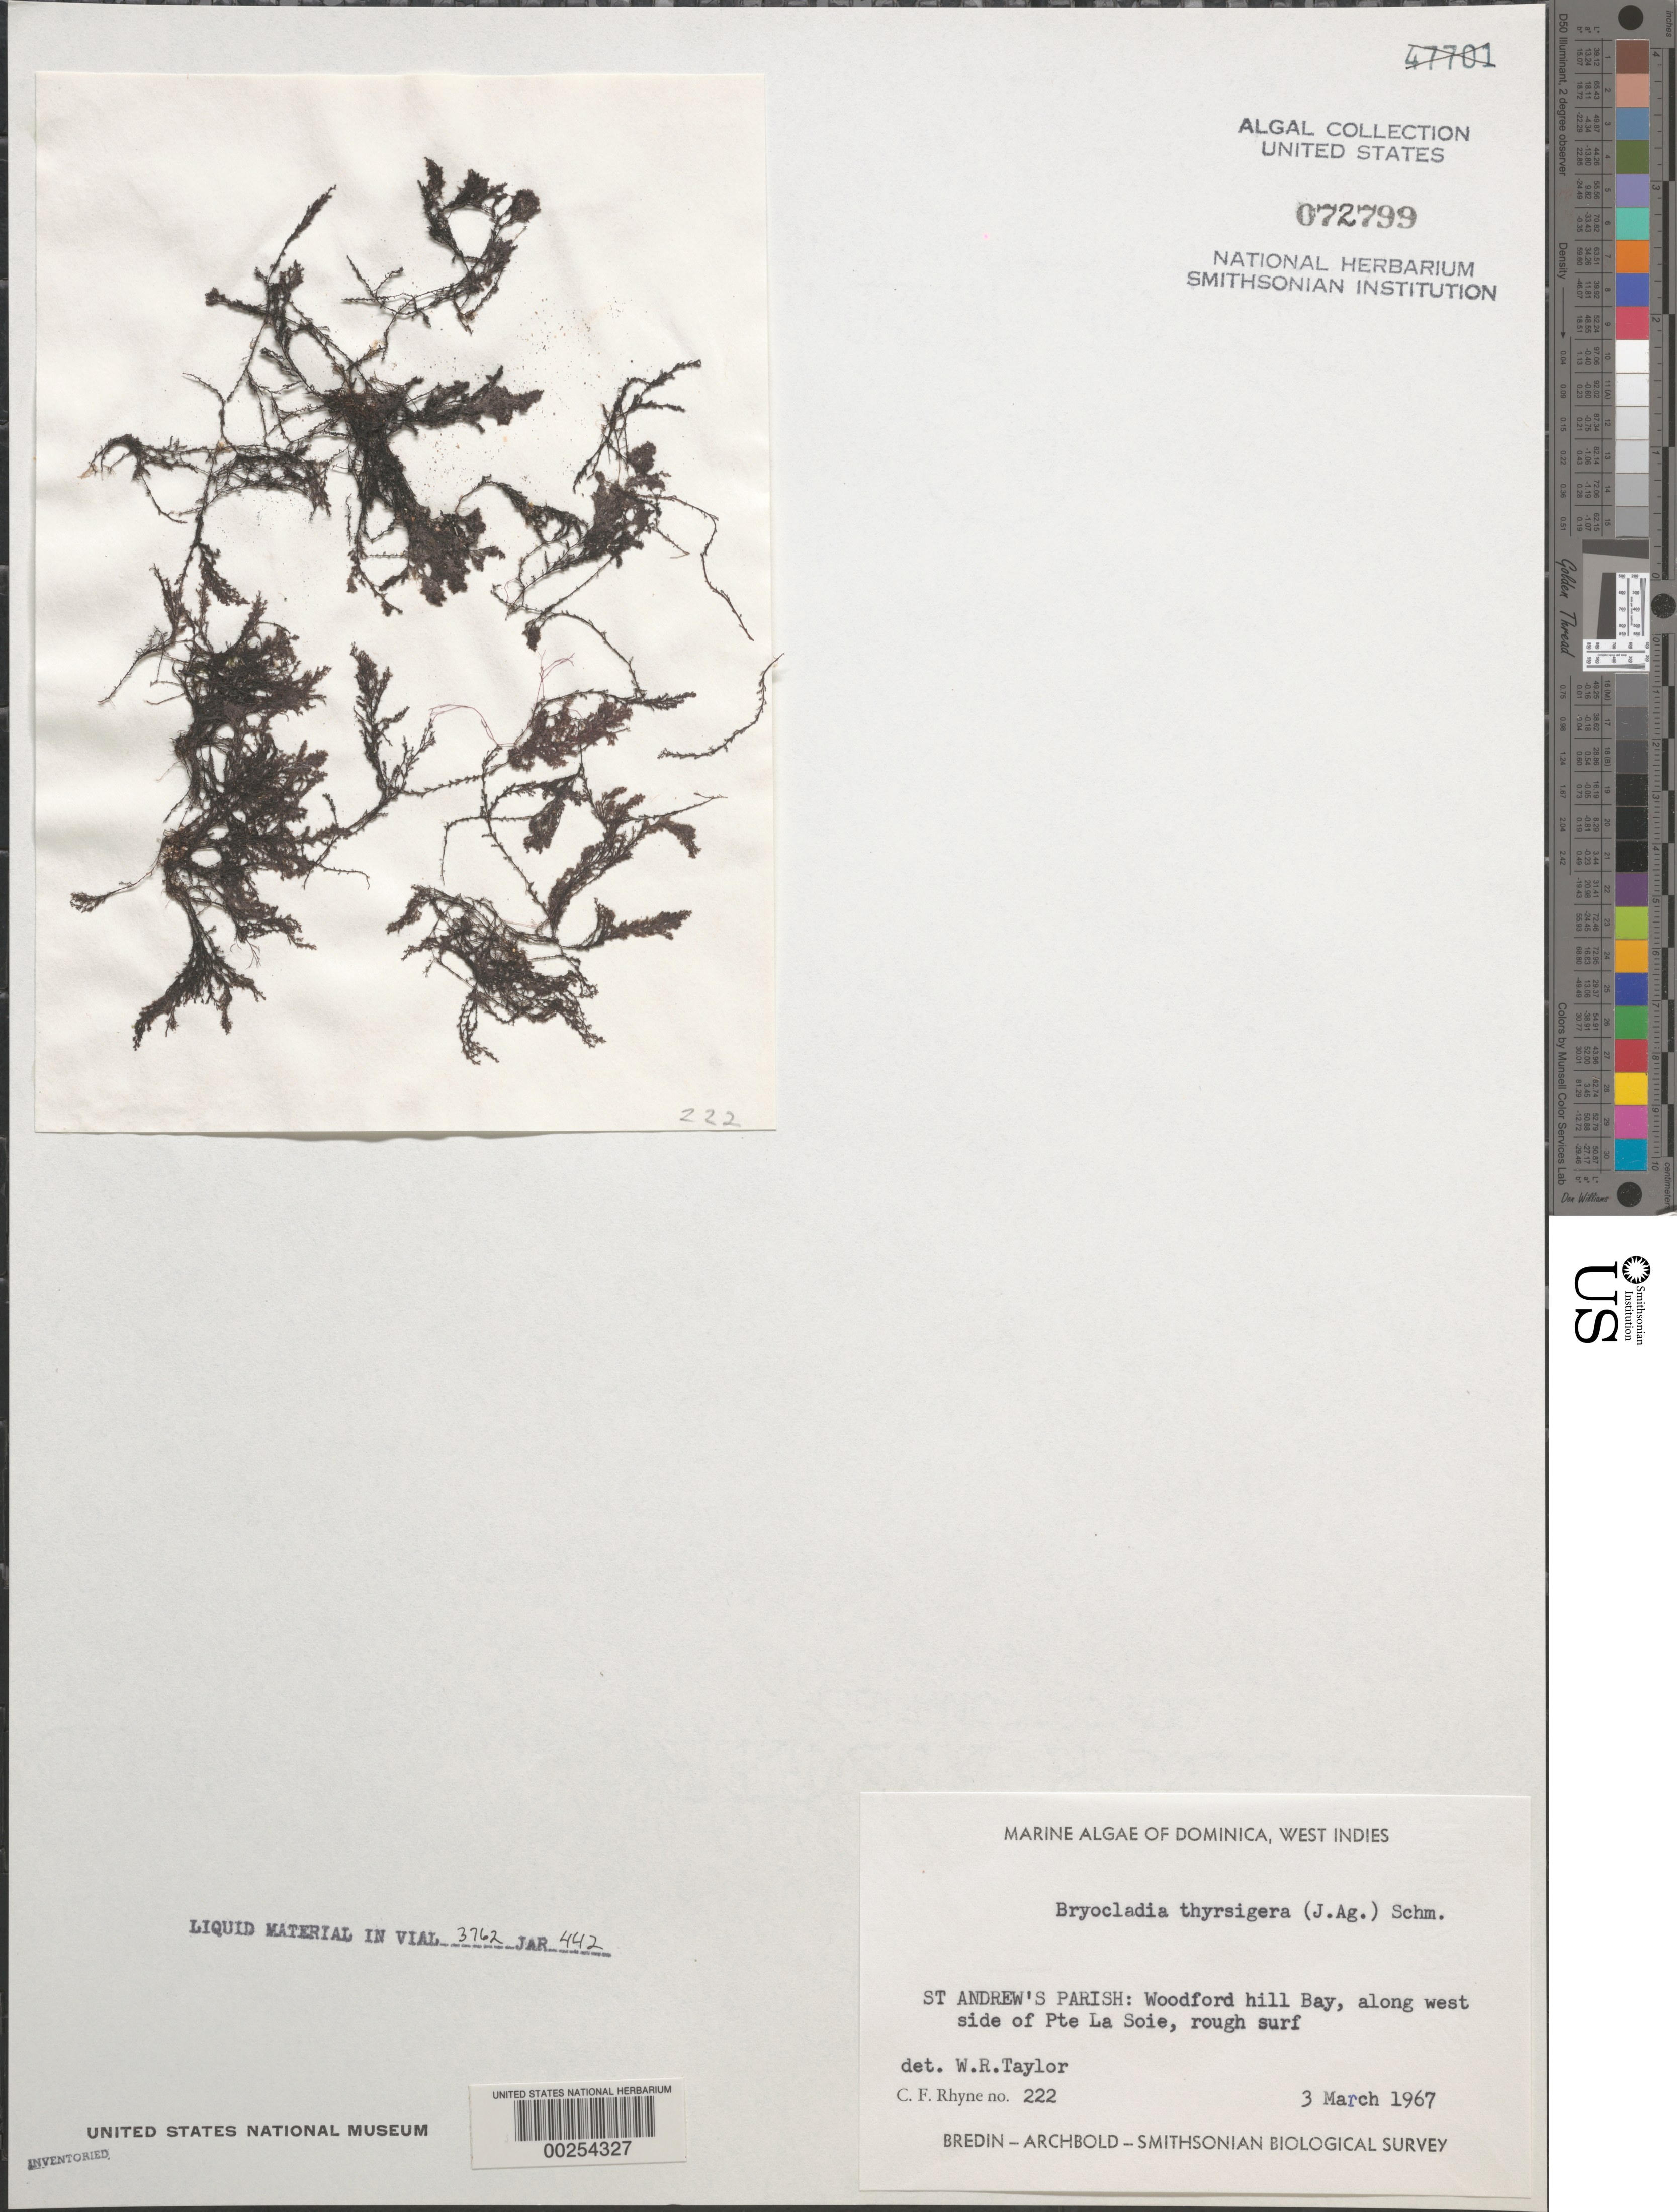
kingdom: Plantae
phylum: Rhodophyta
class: Florideophyceae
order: Ceramiales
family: Rhodomelaceae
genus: Bryocladia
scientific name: Bryocladia thyrsigera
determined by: Taylor, William R.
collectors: C. Rhyne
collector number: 222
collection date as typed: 03 Mar 1967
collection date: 1967-03-03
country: Dominica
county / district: St. Andrew's Parish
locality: Woodford Hill Bay, Pointe la Soie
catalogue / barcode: US 72799